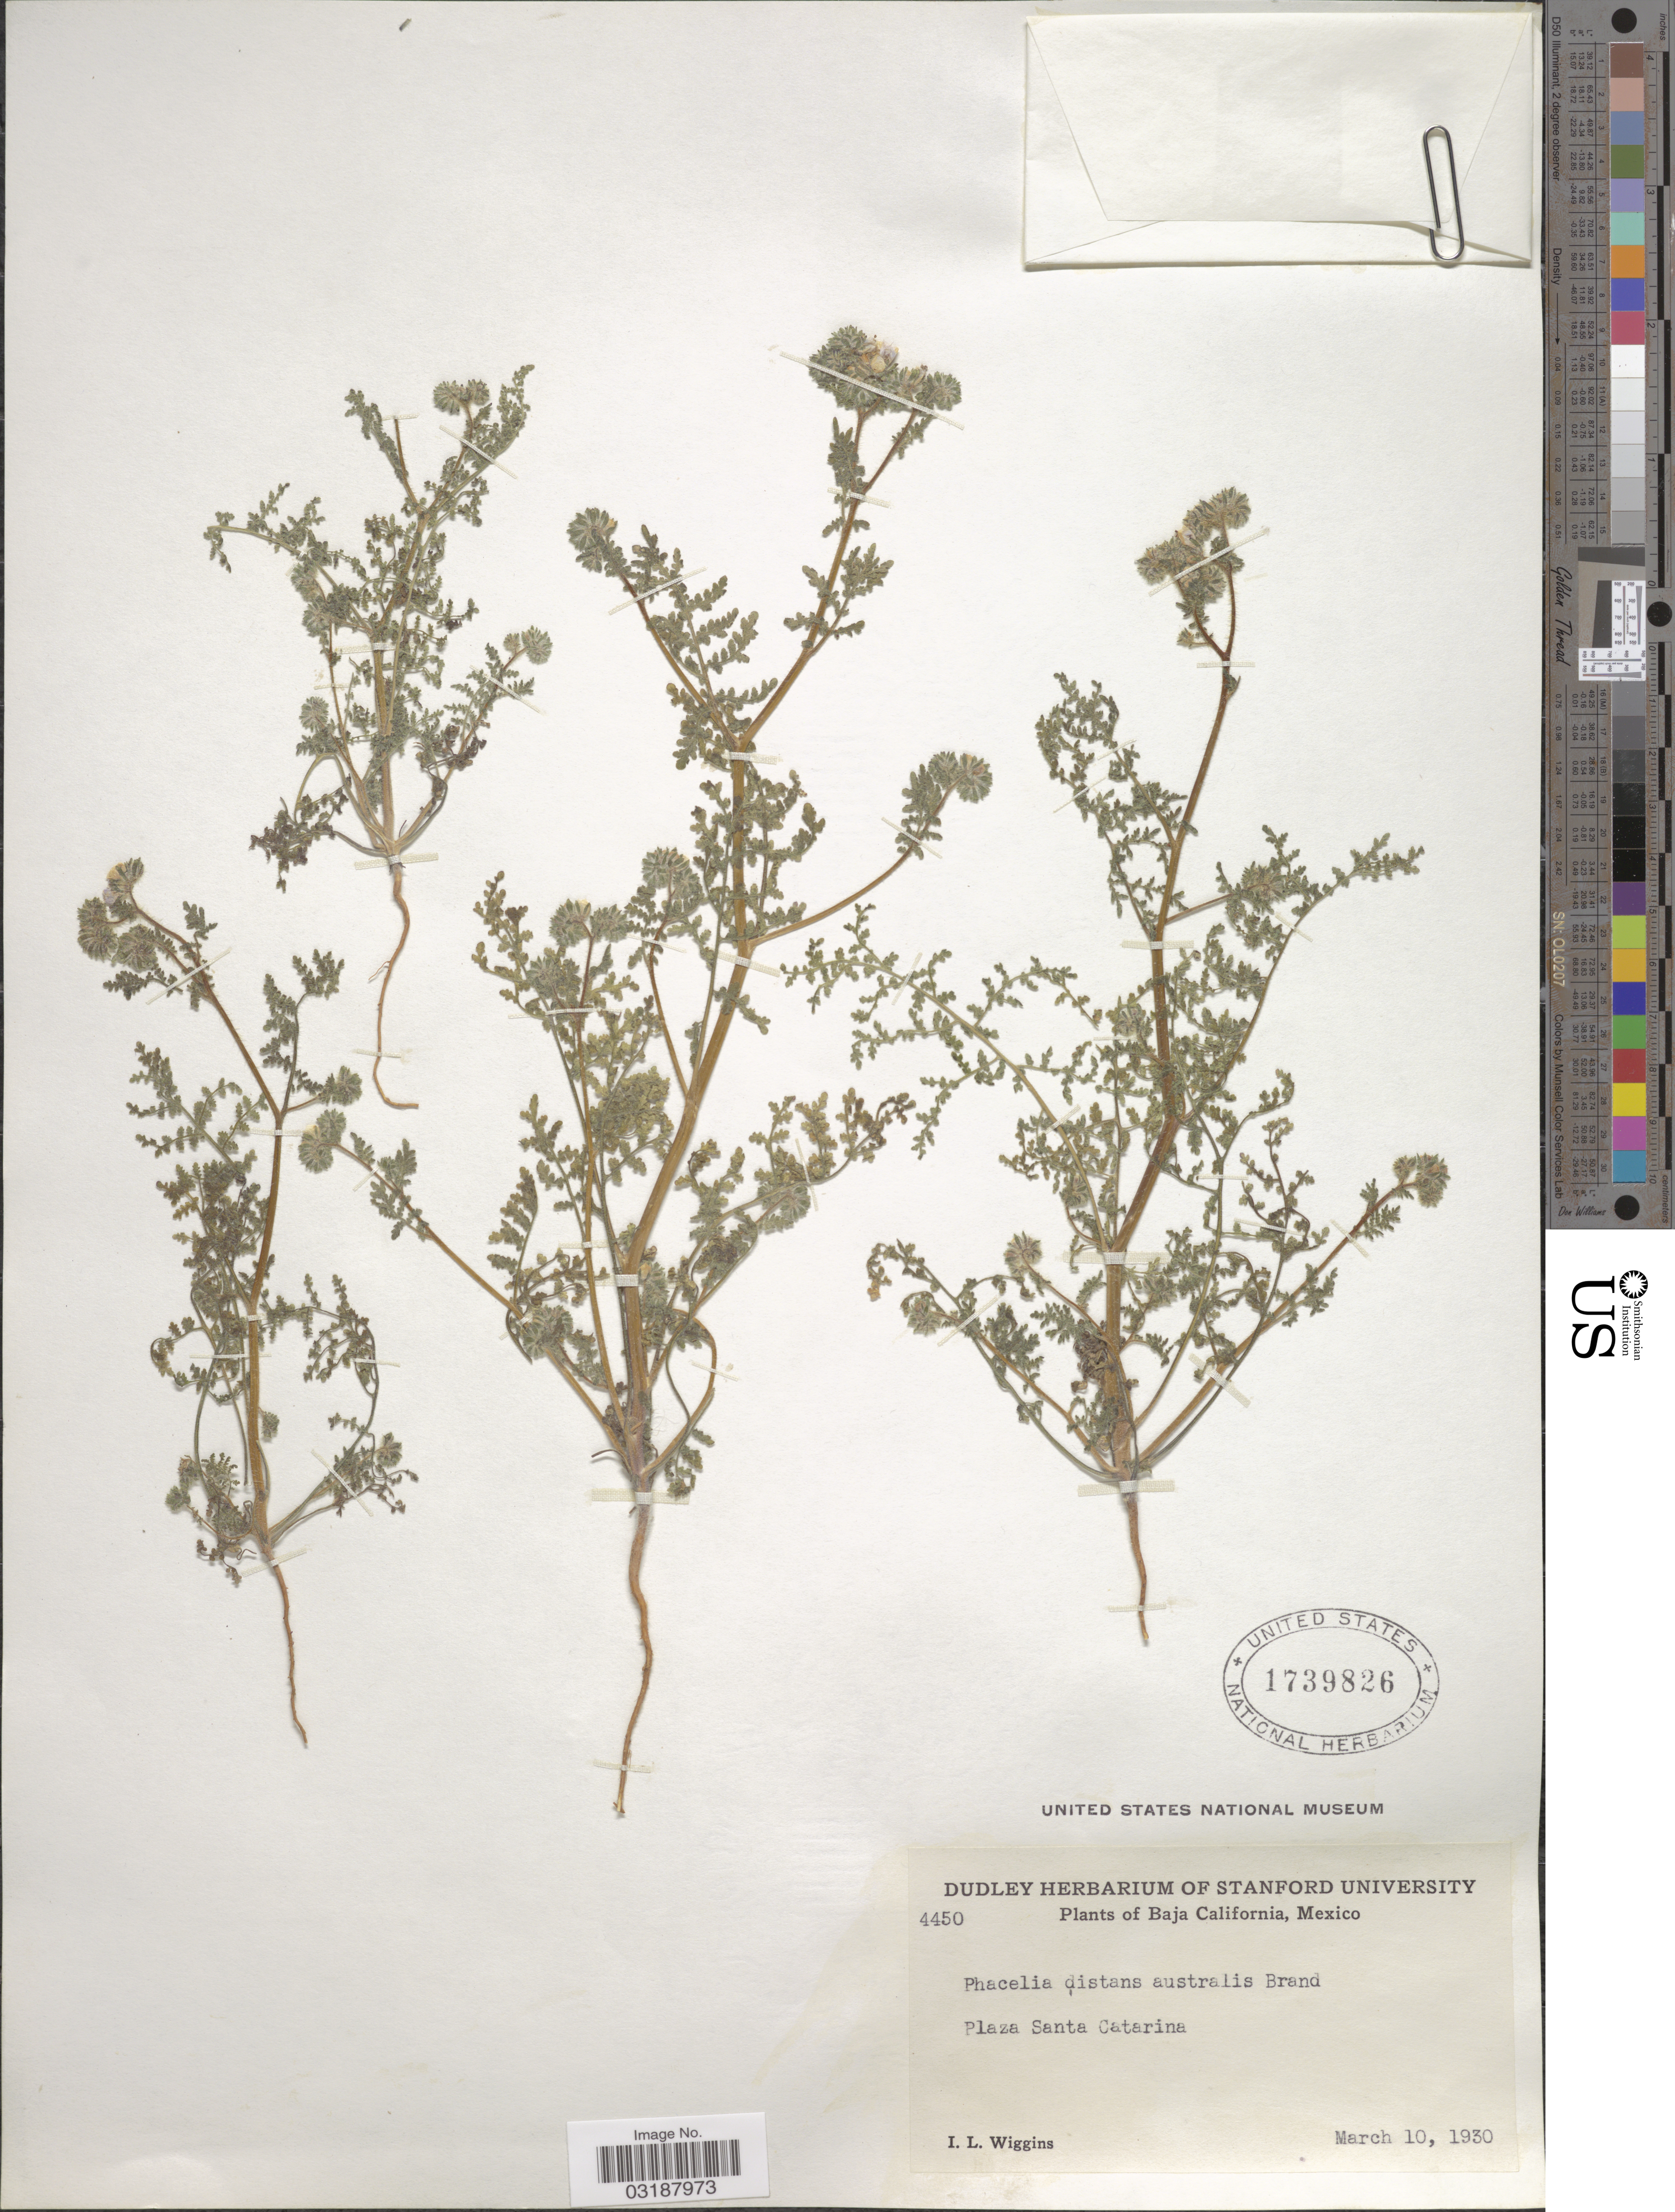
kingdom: Plantae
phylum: Tracheophyta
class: Magnoliopsida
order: Boraginales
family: Hydrophyllaceae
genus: Phacelia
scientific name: Phacelia distans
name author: Benth.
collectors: I. L. Wiggins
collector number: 4450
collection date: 1930-03-10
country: Mexico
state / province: Baja California Norte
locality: Plaza Santa Catarina.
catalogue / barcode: US 1739826